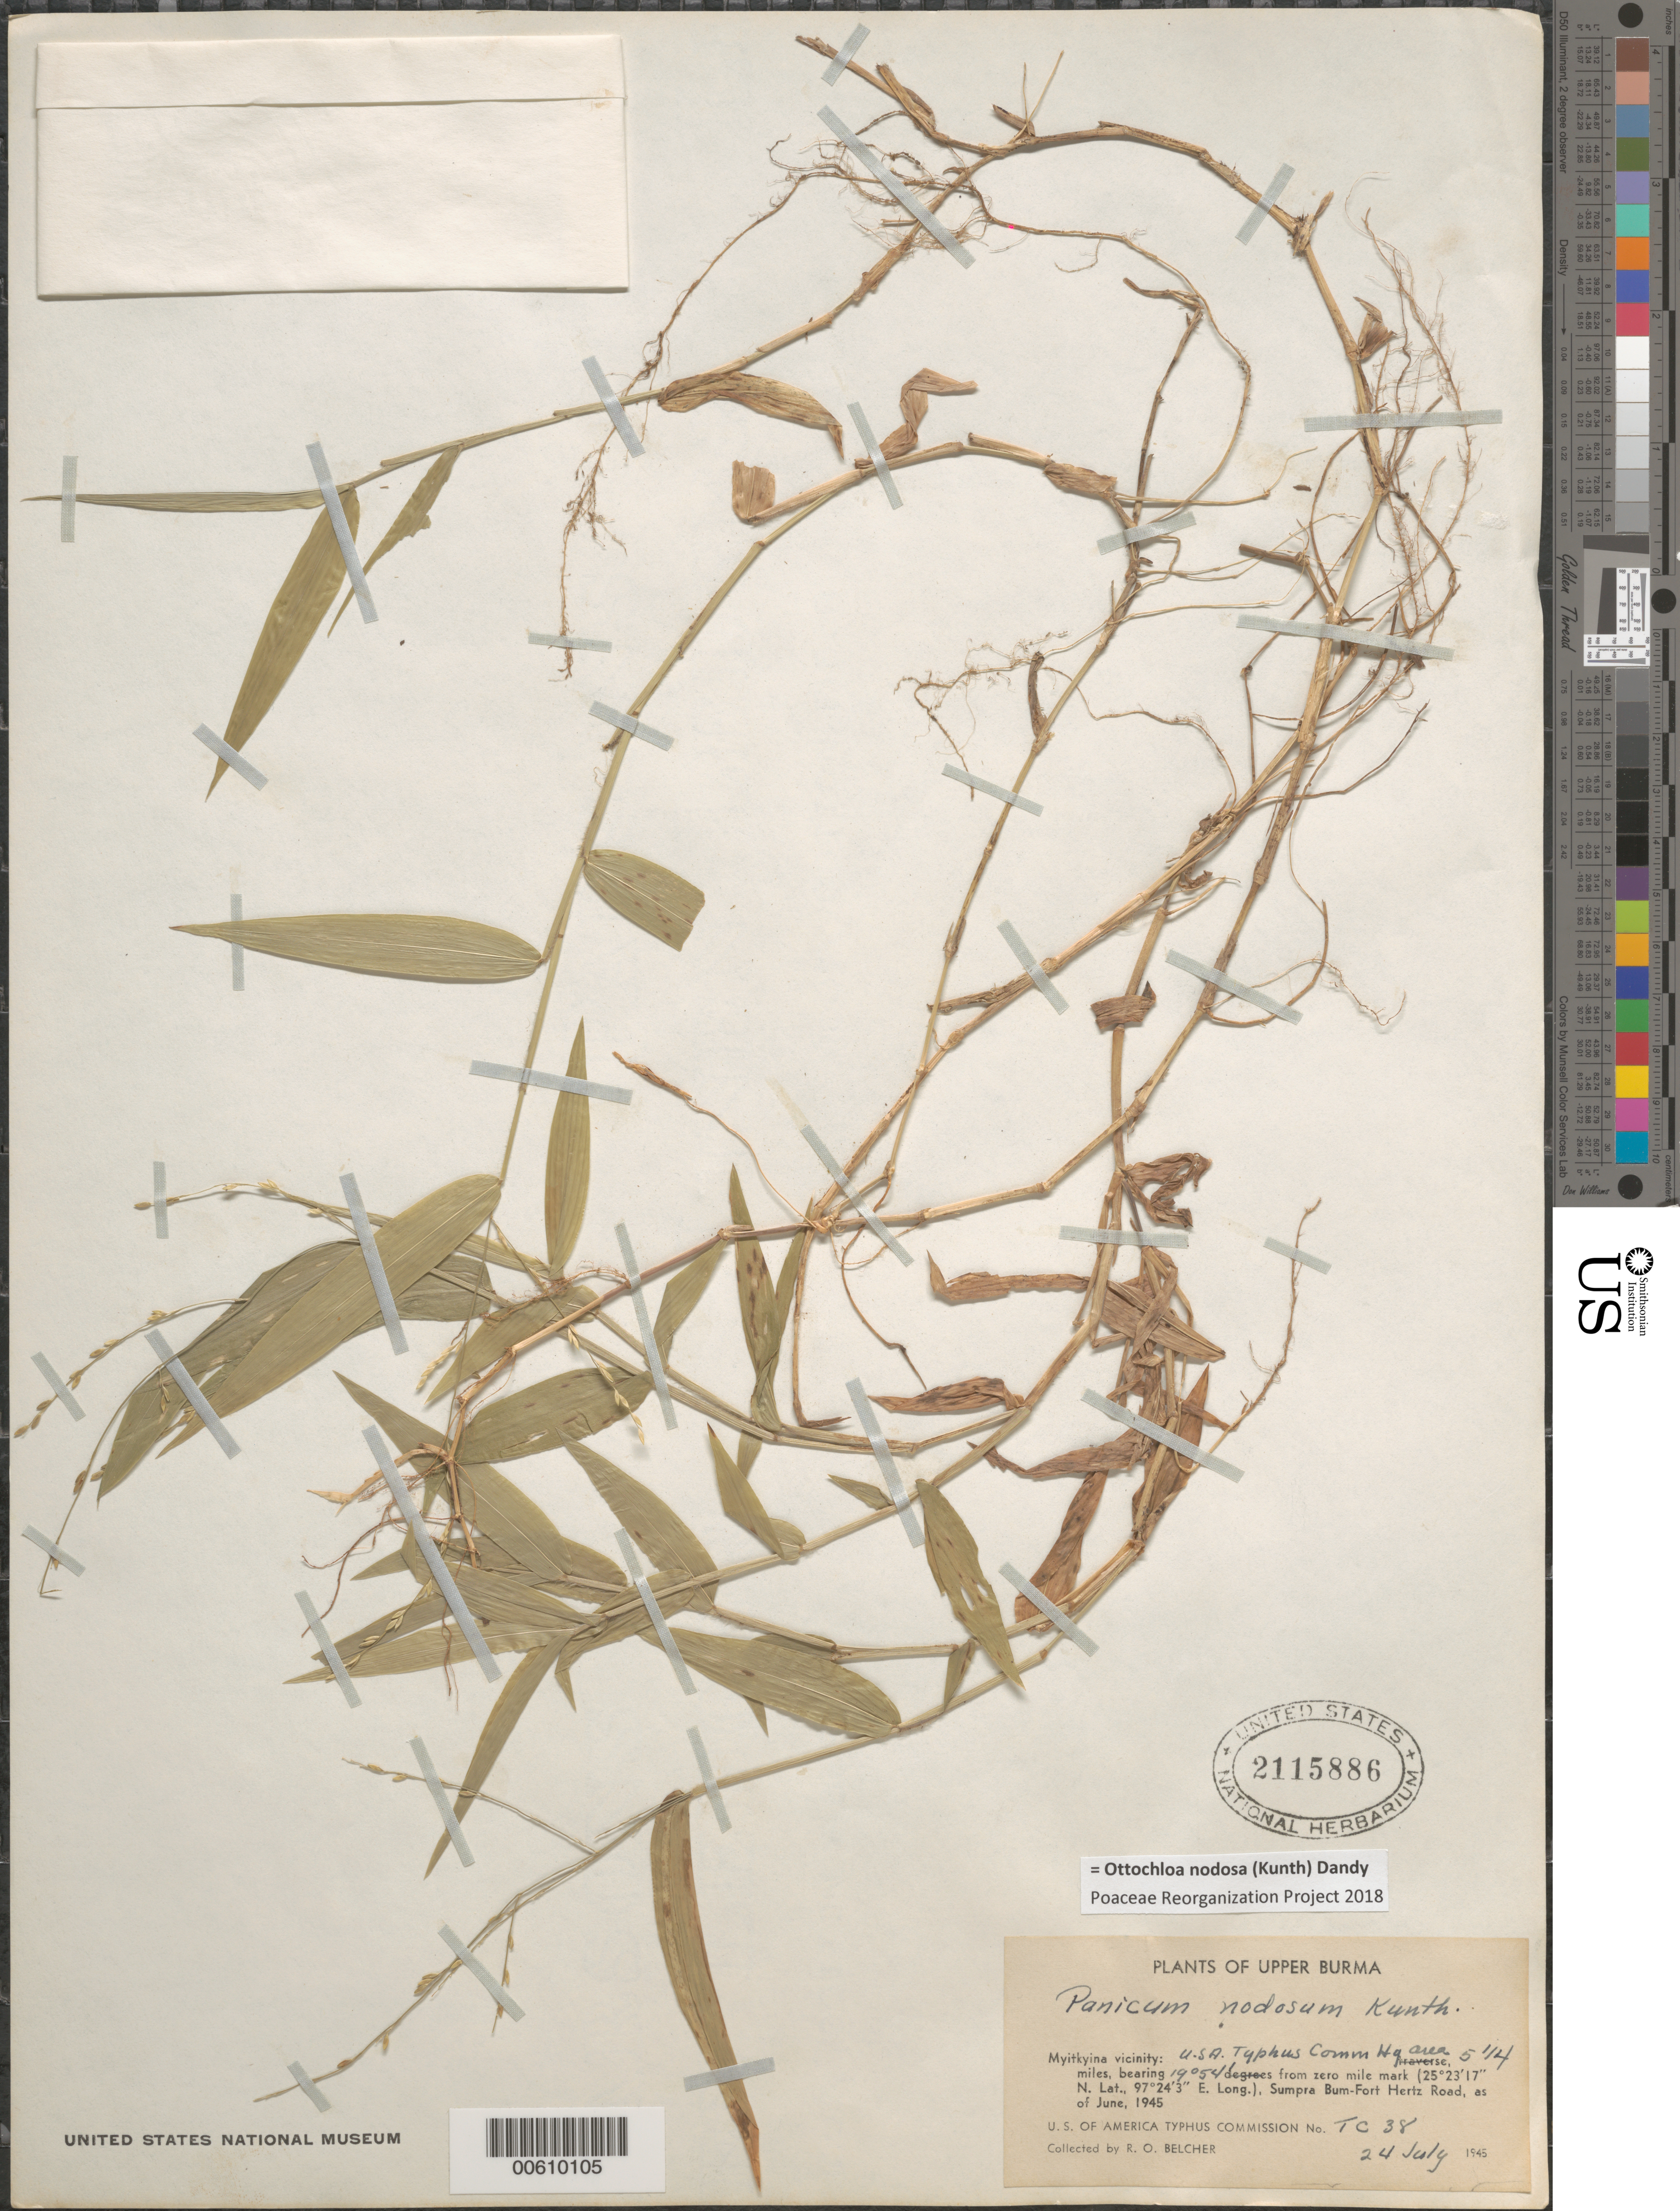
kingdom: Plantae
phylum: Tracheophyta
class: Liliopsida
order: Poales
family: Poaceae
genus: Ottochloa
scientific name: Ottochloa nodosa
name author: (Kunth) Dandy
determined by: Poaceae Reorganization Project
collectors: R. Belcher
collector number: TC 38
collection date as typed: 24 Jul 1945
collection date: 1945-07-24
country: Myanmar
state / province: Kachin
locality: Myitkyina, Sumpra Bum-Fort Hertz Road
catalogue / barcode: US 2115886